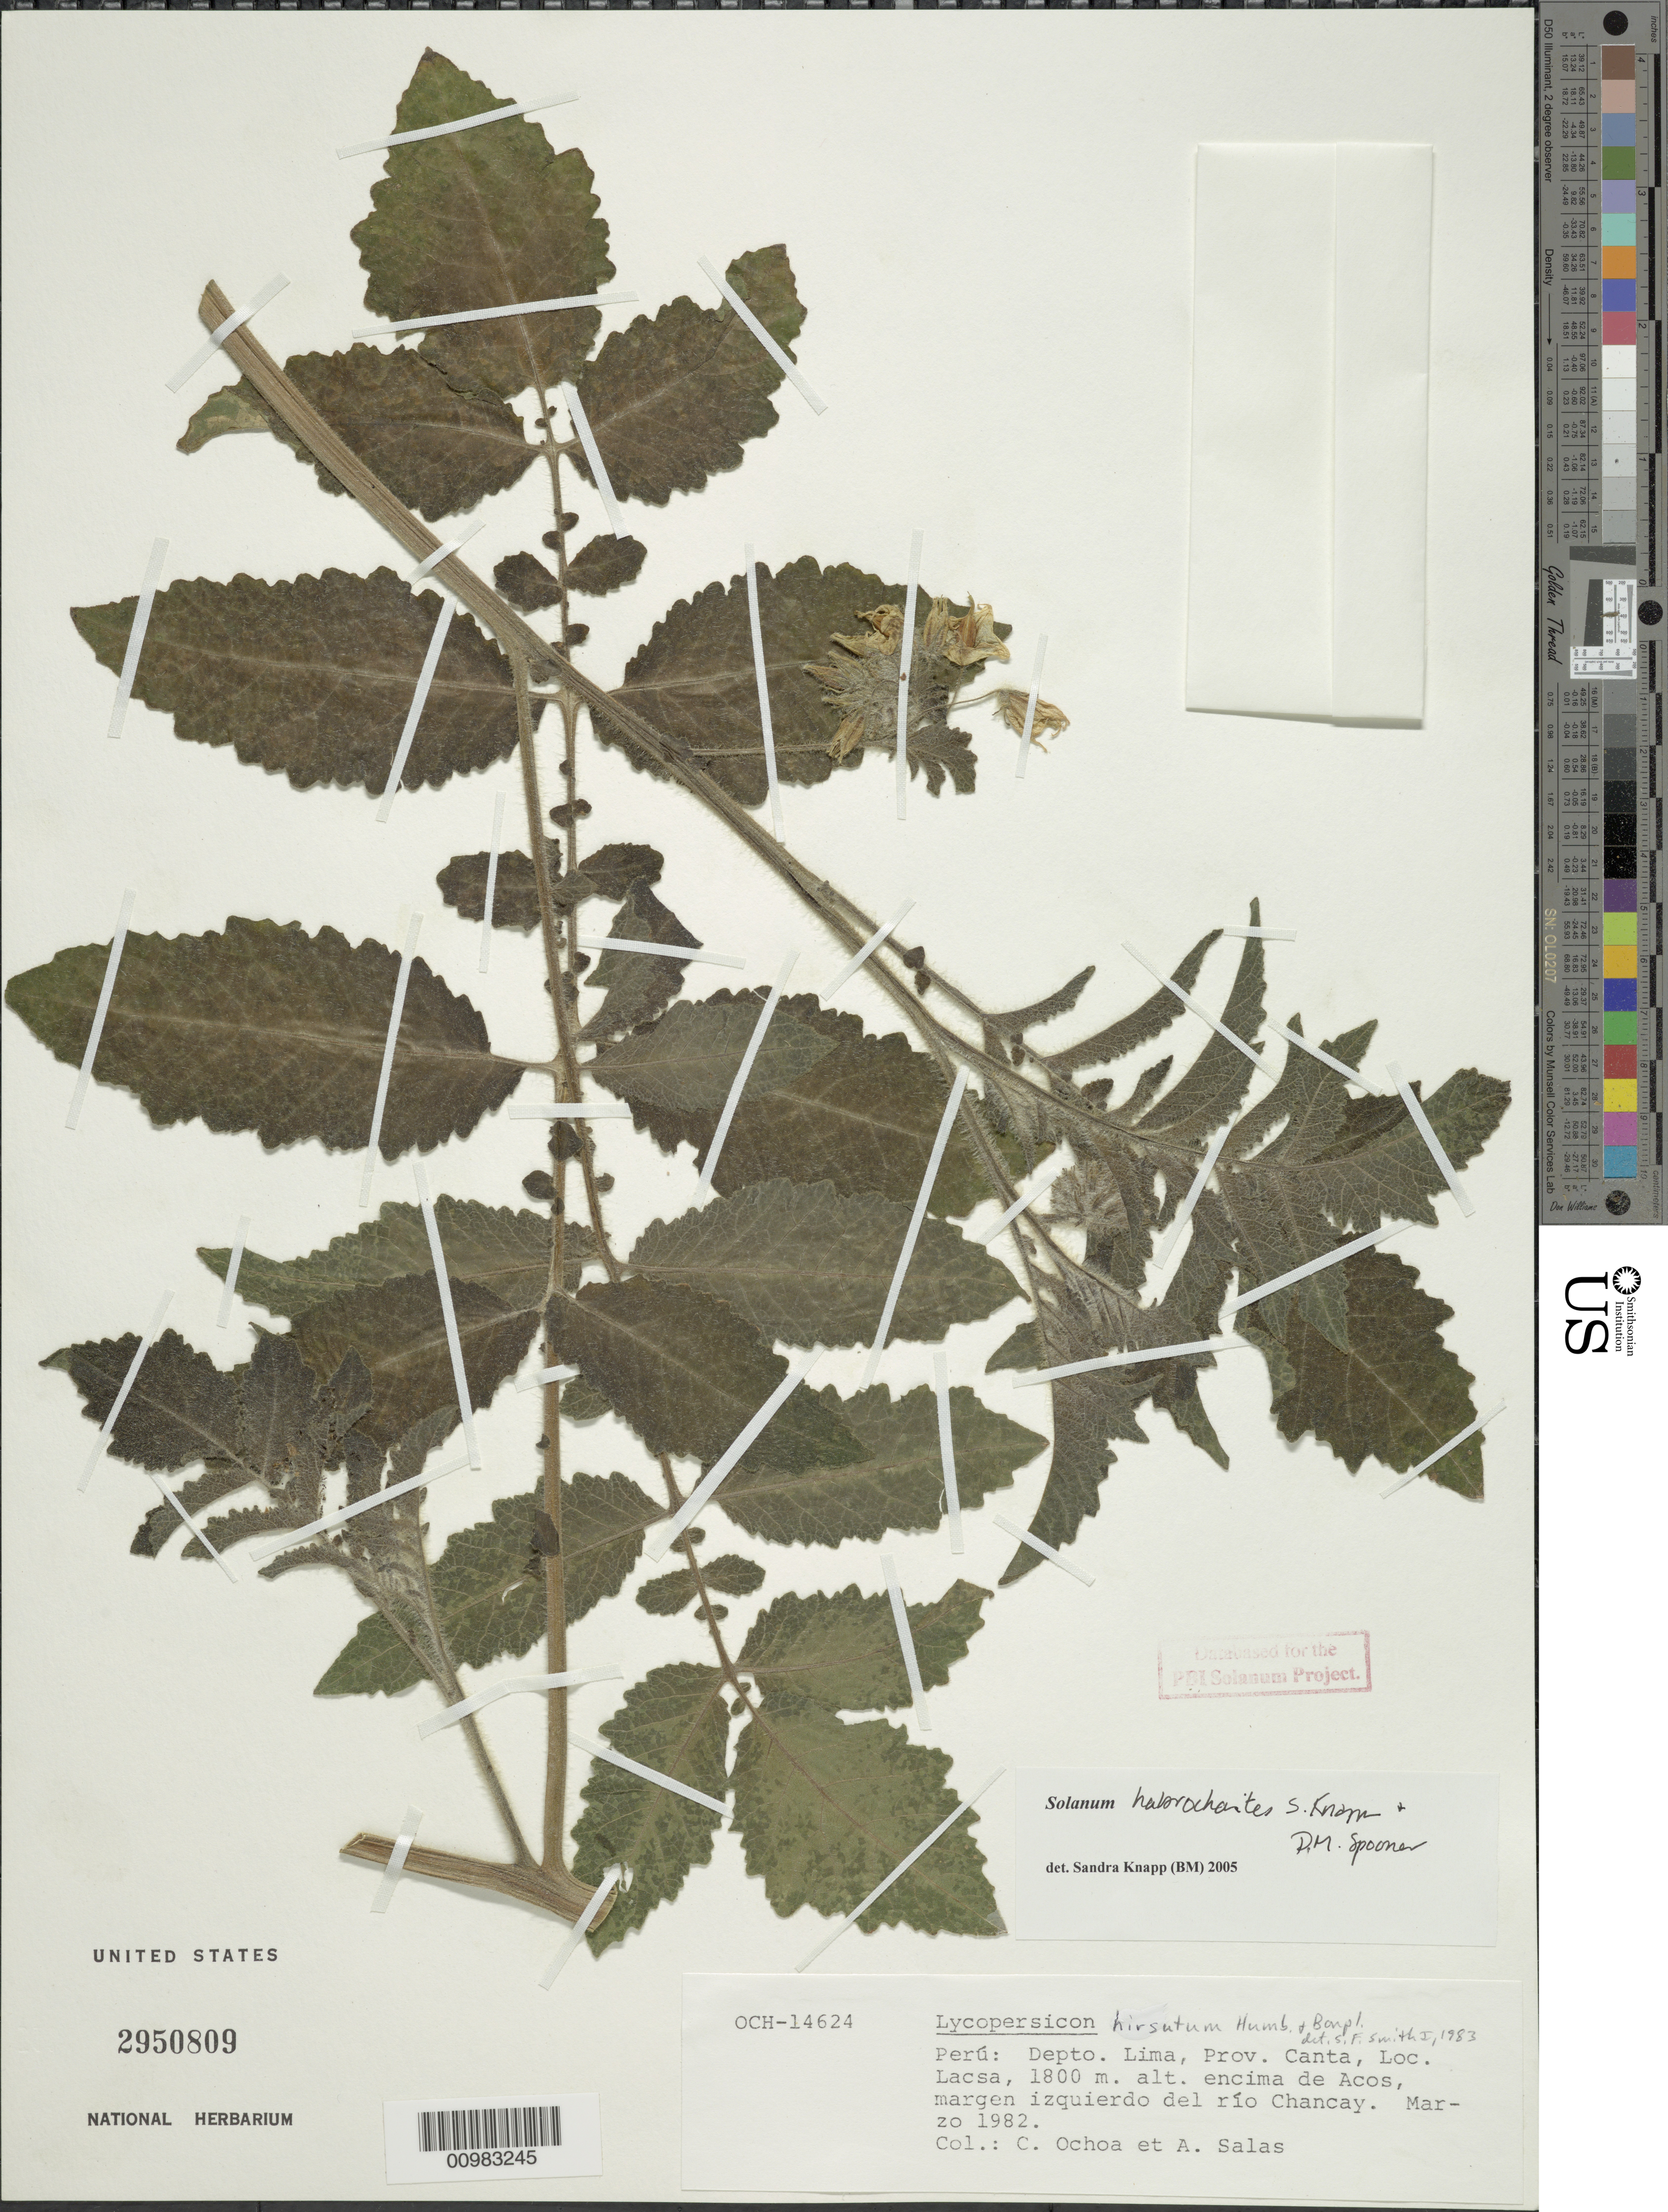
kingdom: Plantae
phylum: Tracheophyta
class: Magnoliopsida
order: Solanales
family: Solanaceae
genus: Solanum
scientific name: Solanum habrochaites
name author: S. Knapp & D.M. Spooner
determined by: Peralta, Iris E.; Knapp, S. D.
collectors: C. M. Ochoa & A. Salas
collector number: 14624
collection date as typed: Mar 1982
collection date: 1982-03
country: Peru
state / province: Lima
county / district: Canta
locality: Lacsa, encimade Acos, margen izquierdo del río Chancay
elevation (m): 1800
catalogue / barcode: US 2950809